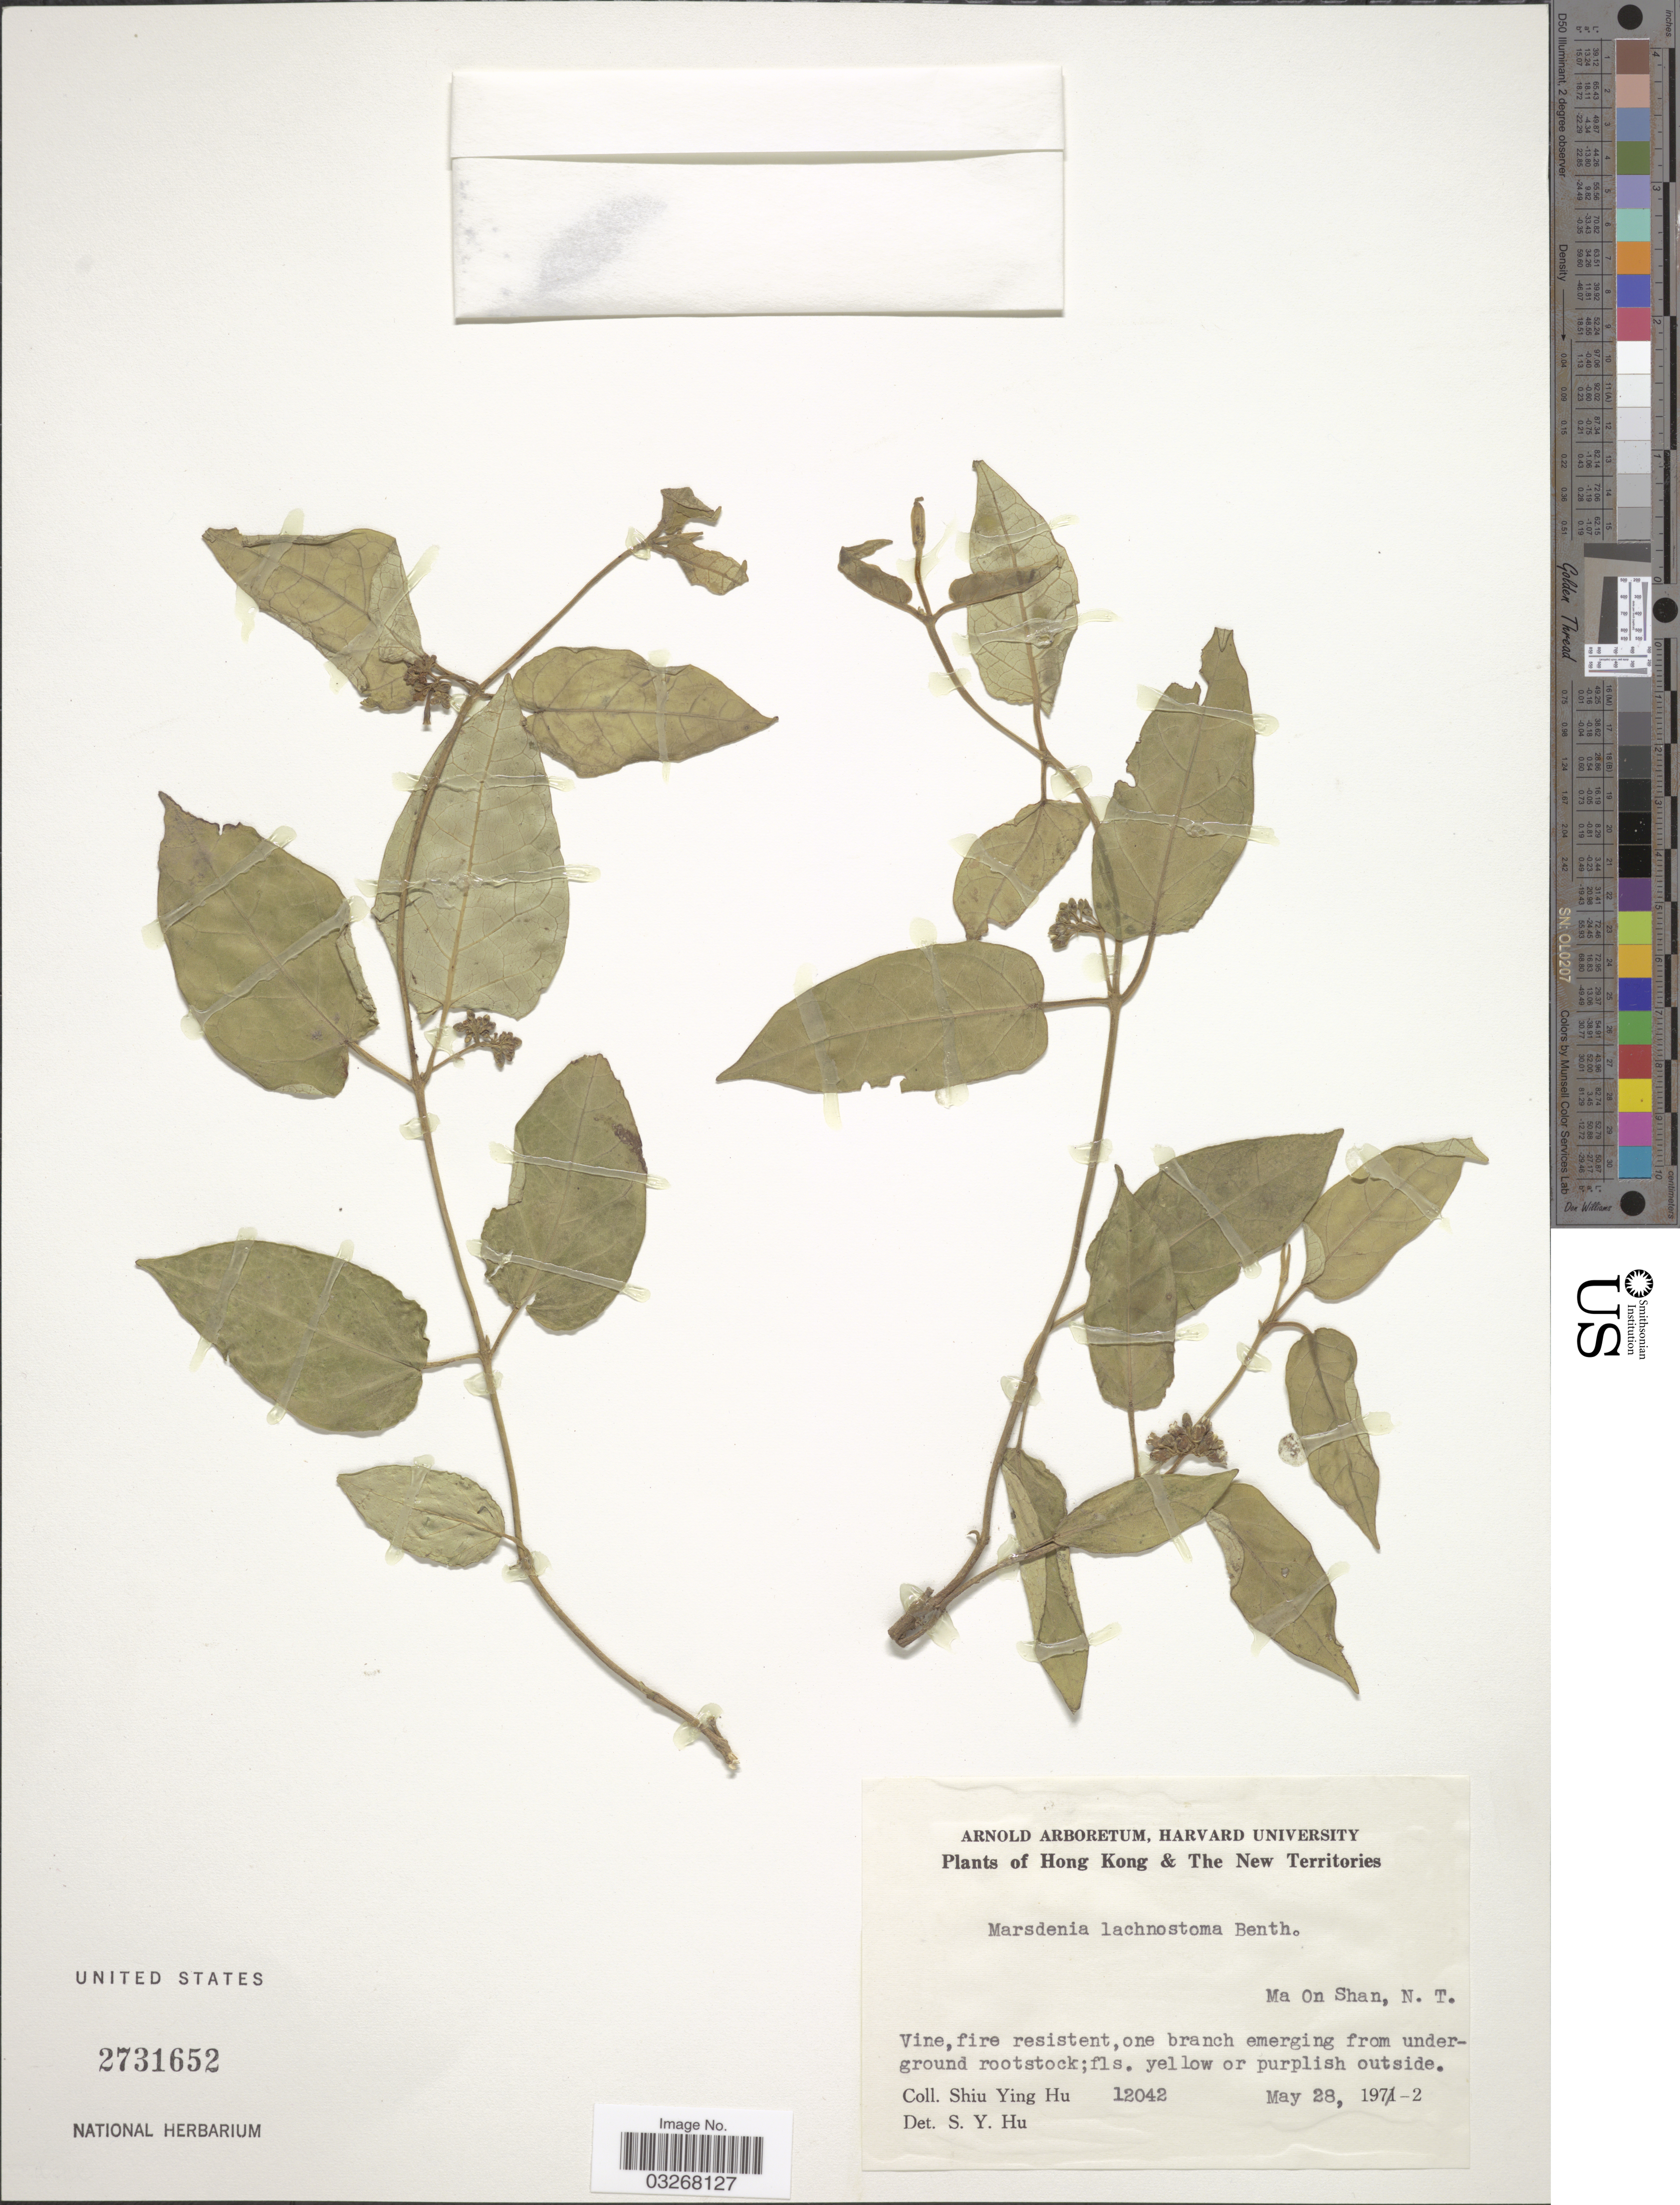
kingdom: Plantae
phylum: Tracheophyta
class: Magnoliopsida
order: Gentianales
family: Apocynaceae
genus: Marsdenia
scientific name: Marsdenia lachnostoma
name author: Benth.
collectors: S. Y. Hu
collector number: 12042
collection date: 1972-05-28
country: China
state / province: Hong Kong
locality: Hong Kong & The New Territories, Ma On Shan, N.T.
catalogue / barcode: US 2731652